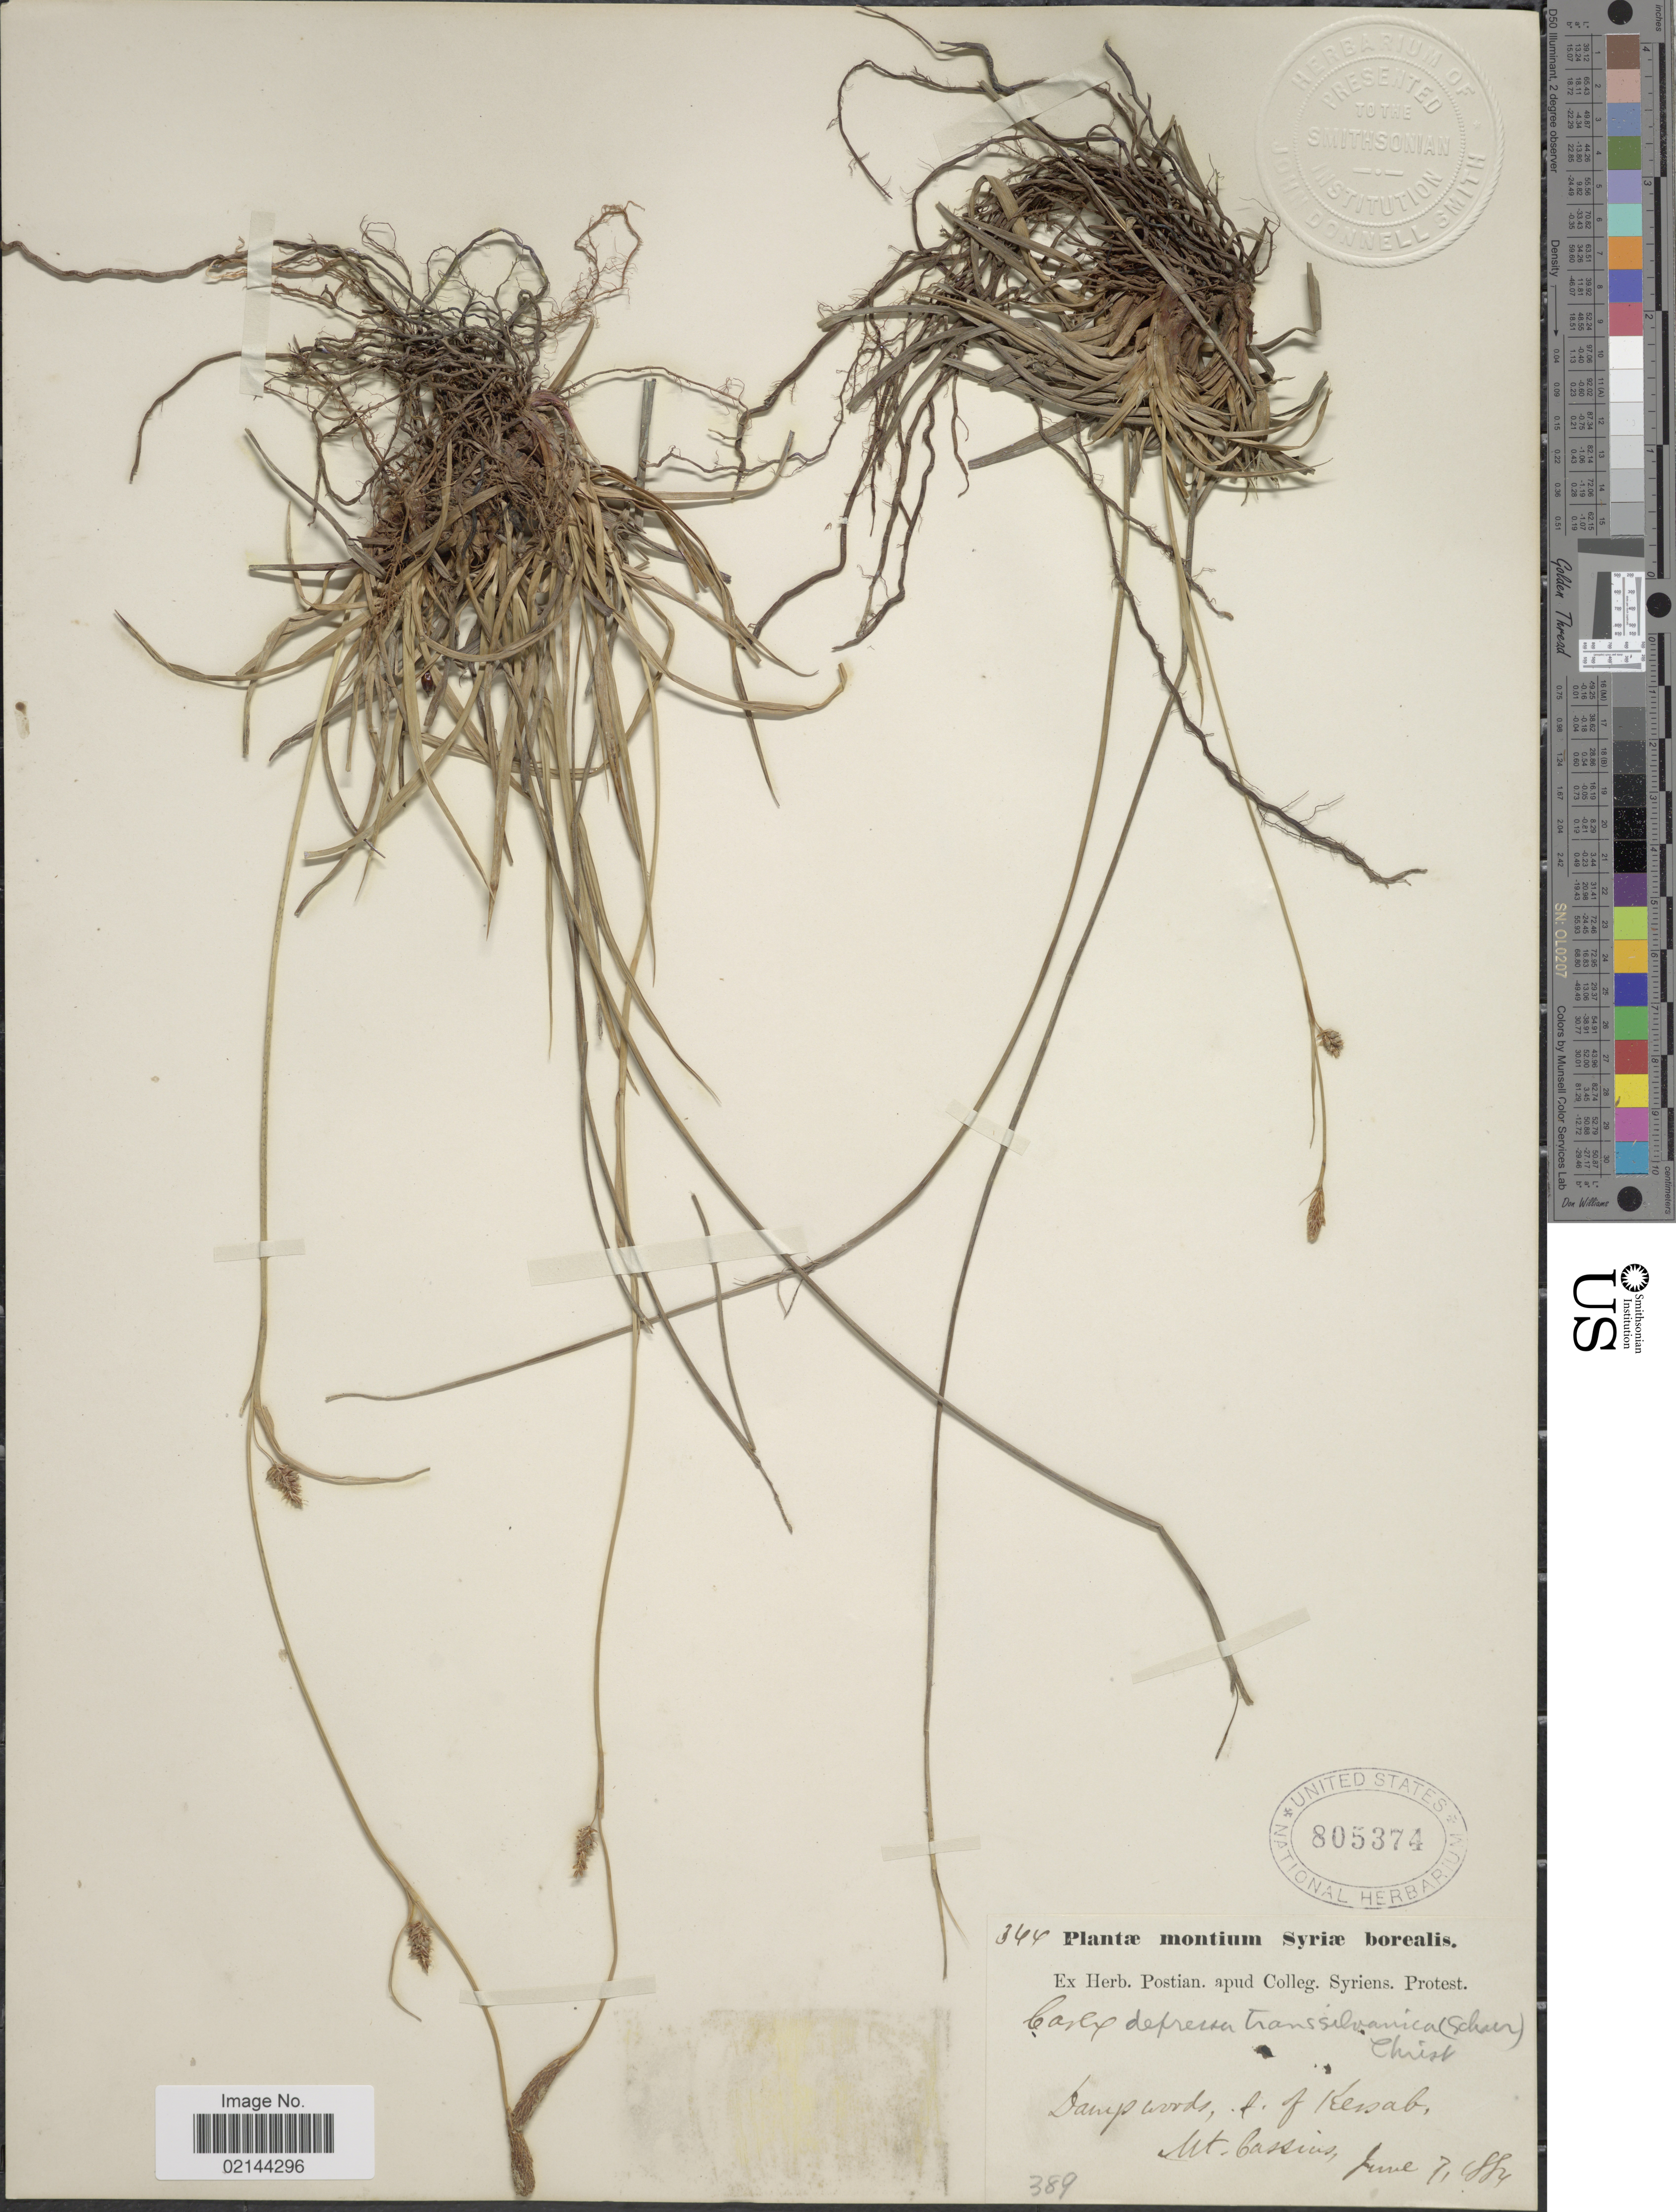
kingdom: Plantae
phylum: Tracheophyta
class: Liliopsida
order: Poales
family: Cyperaceae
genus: Carex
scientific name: Carex depressa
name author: Link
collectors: ex herb. Postian. apud Colleg. Syriens. Protest. USE "Fannie P. A. Shepard" (10308853) AS PRIMARY COLLECTOR INSTEAD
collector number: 389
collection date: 1884-06-07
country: Syria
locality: Montium Syriae borealis, Damp woods, S of Kensab, Mt. Cassius [interpreted]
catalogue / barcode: US 805374